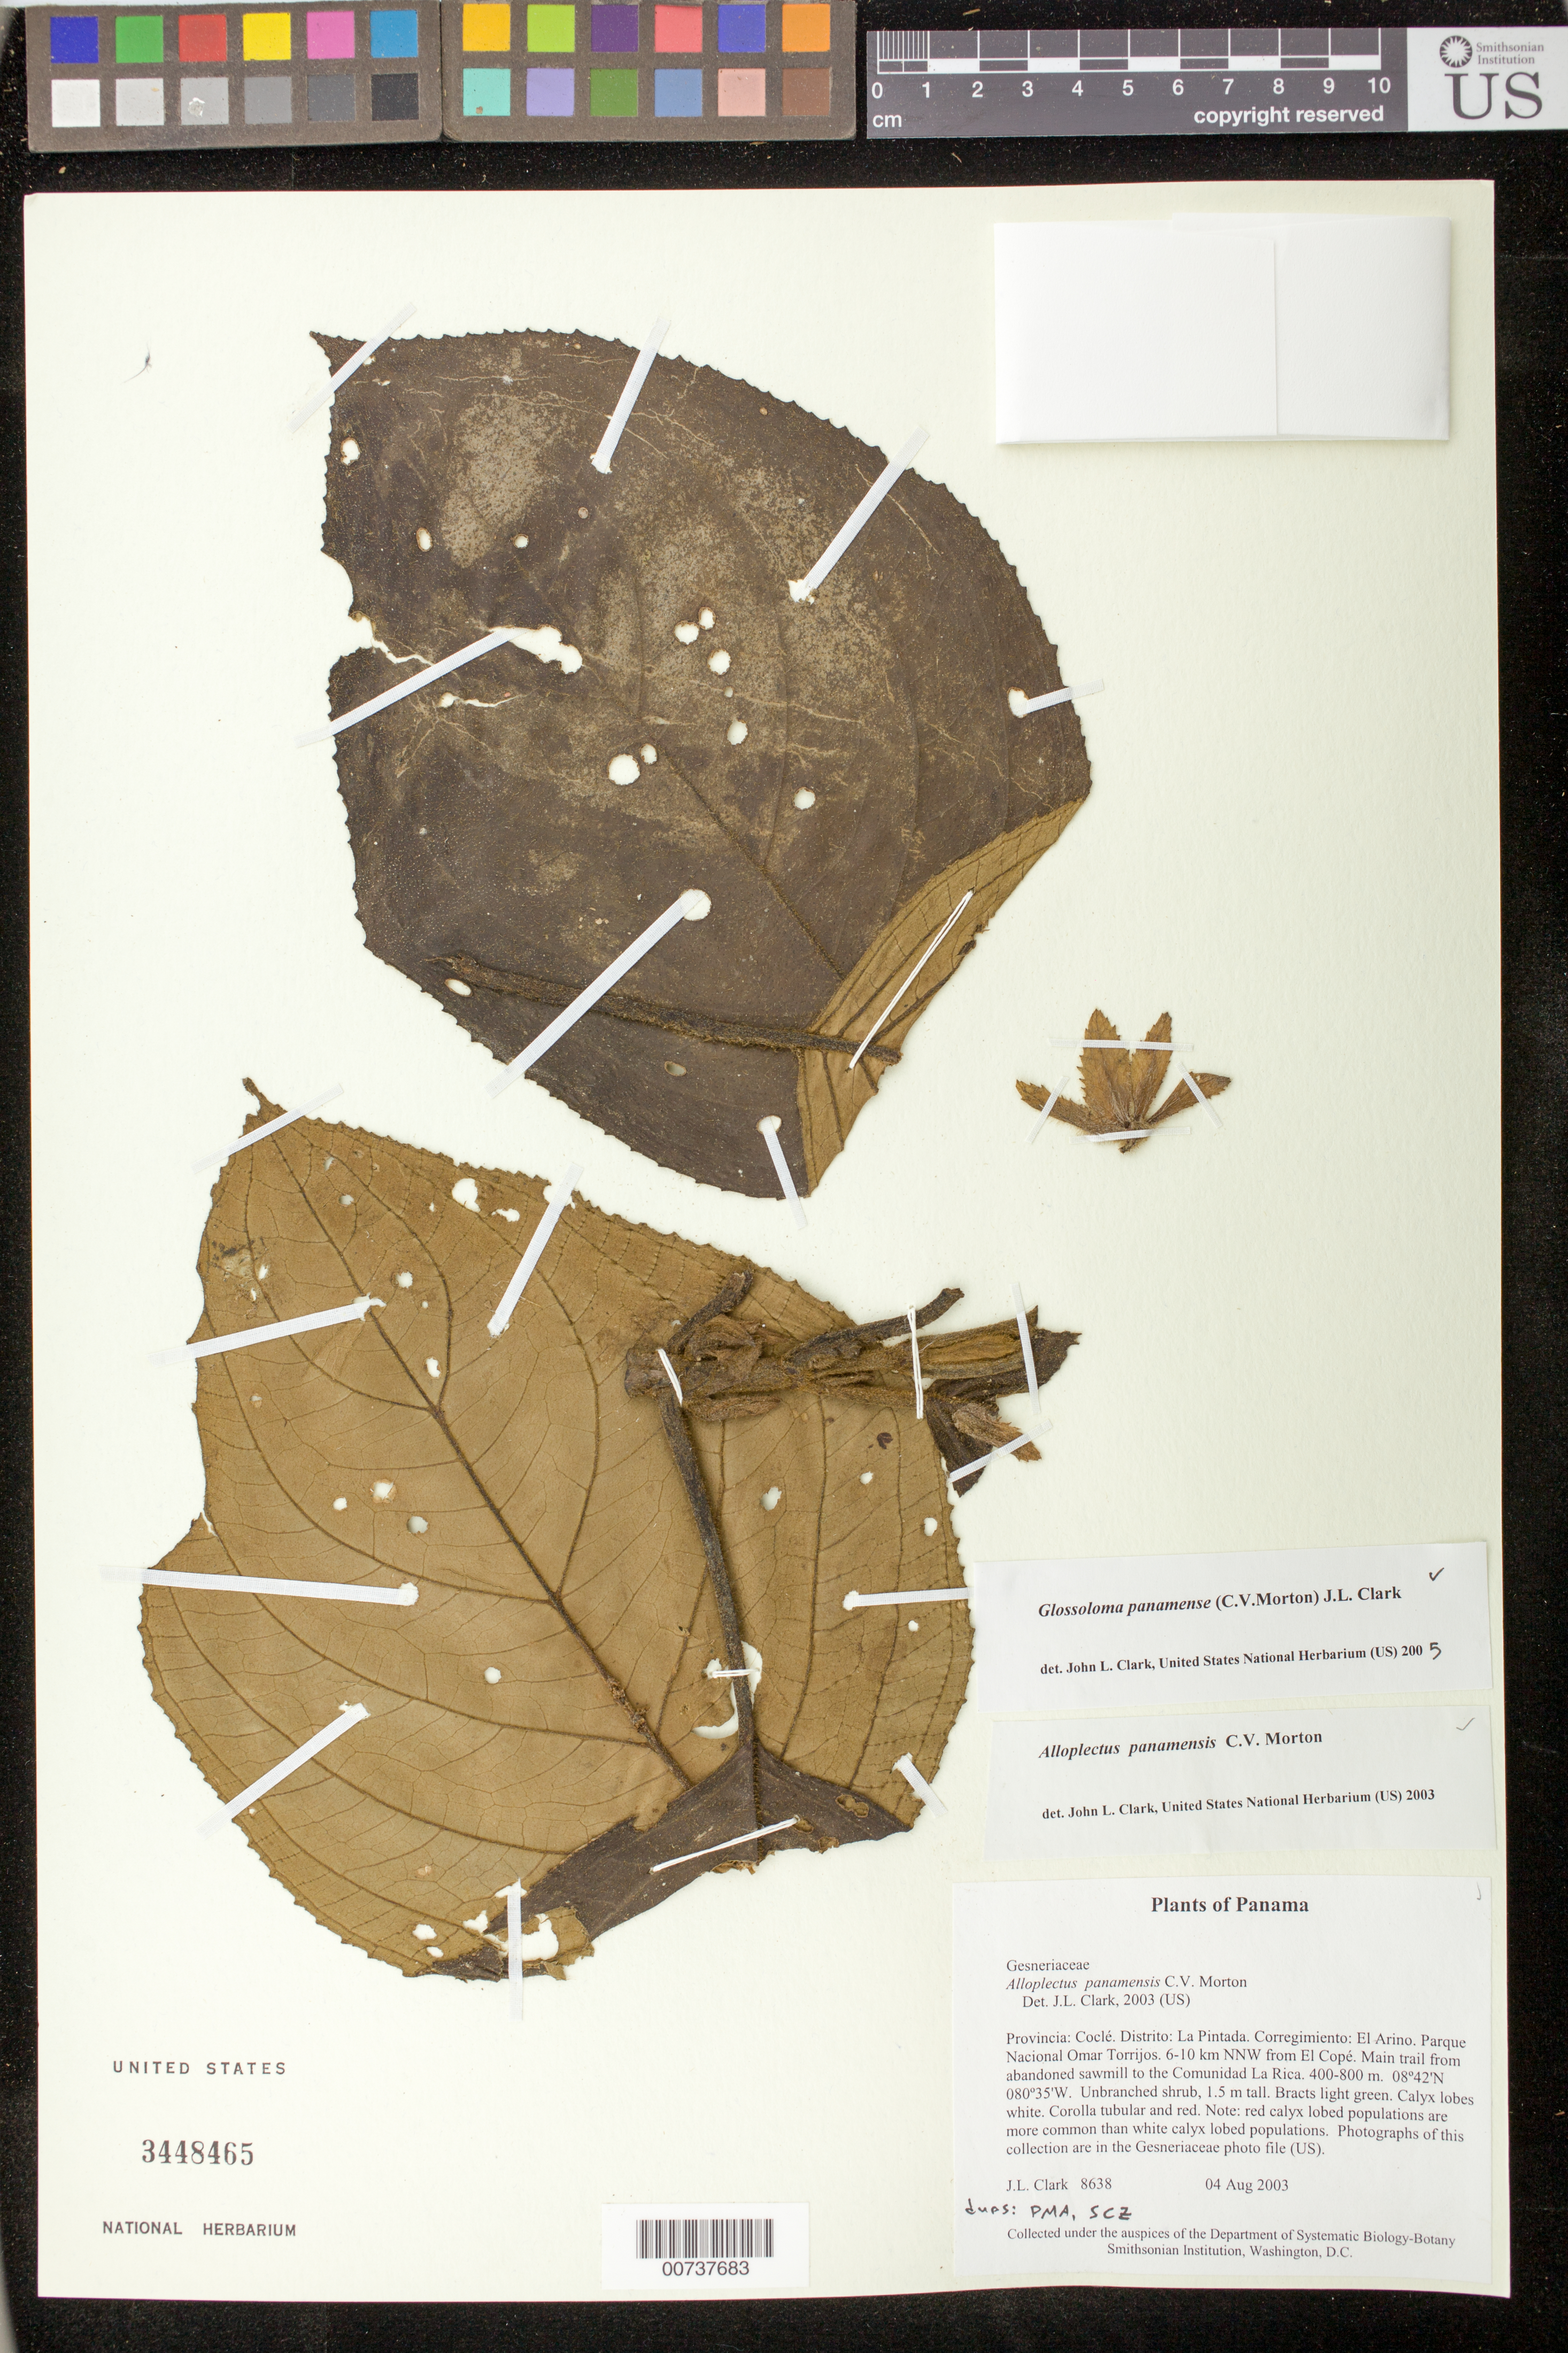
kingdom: Plantae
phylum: Tracheophyta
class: Magnoliopsida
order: Lamiales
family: Gesneriaceae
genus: Glossoloma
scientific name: Glossoloma panamense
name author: (C.V. Morton) J.L. Clark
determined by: Clark, J. L., (SEL), The Marie Selby Botanical Garden (UNITED STATES)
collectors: J. L. Clark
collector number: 8638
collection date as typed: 04 Aug 2003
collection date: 2003-08-04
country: Panama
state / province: Coclé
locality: La Pintada. Corregimiento: El Arino. Parque Nacional Omar Torrijos. 6-10 km NNW from El Copé. Main trail from abandoned sawmill to the Comunidad La Rica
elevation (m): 400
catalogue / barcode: US 3448465